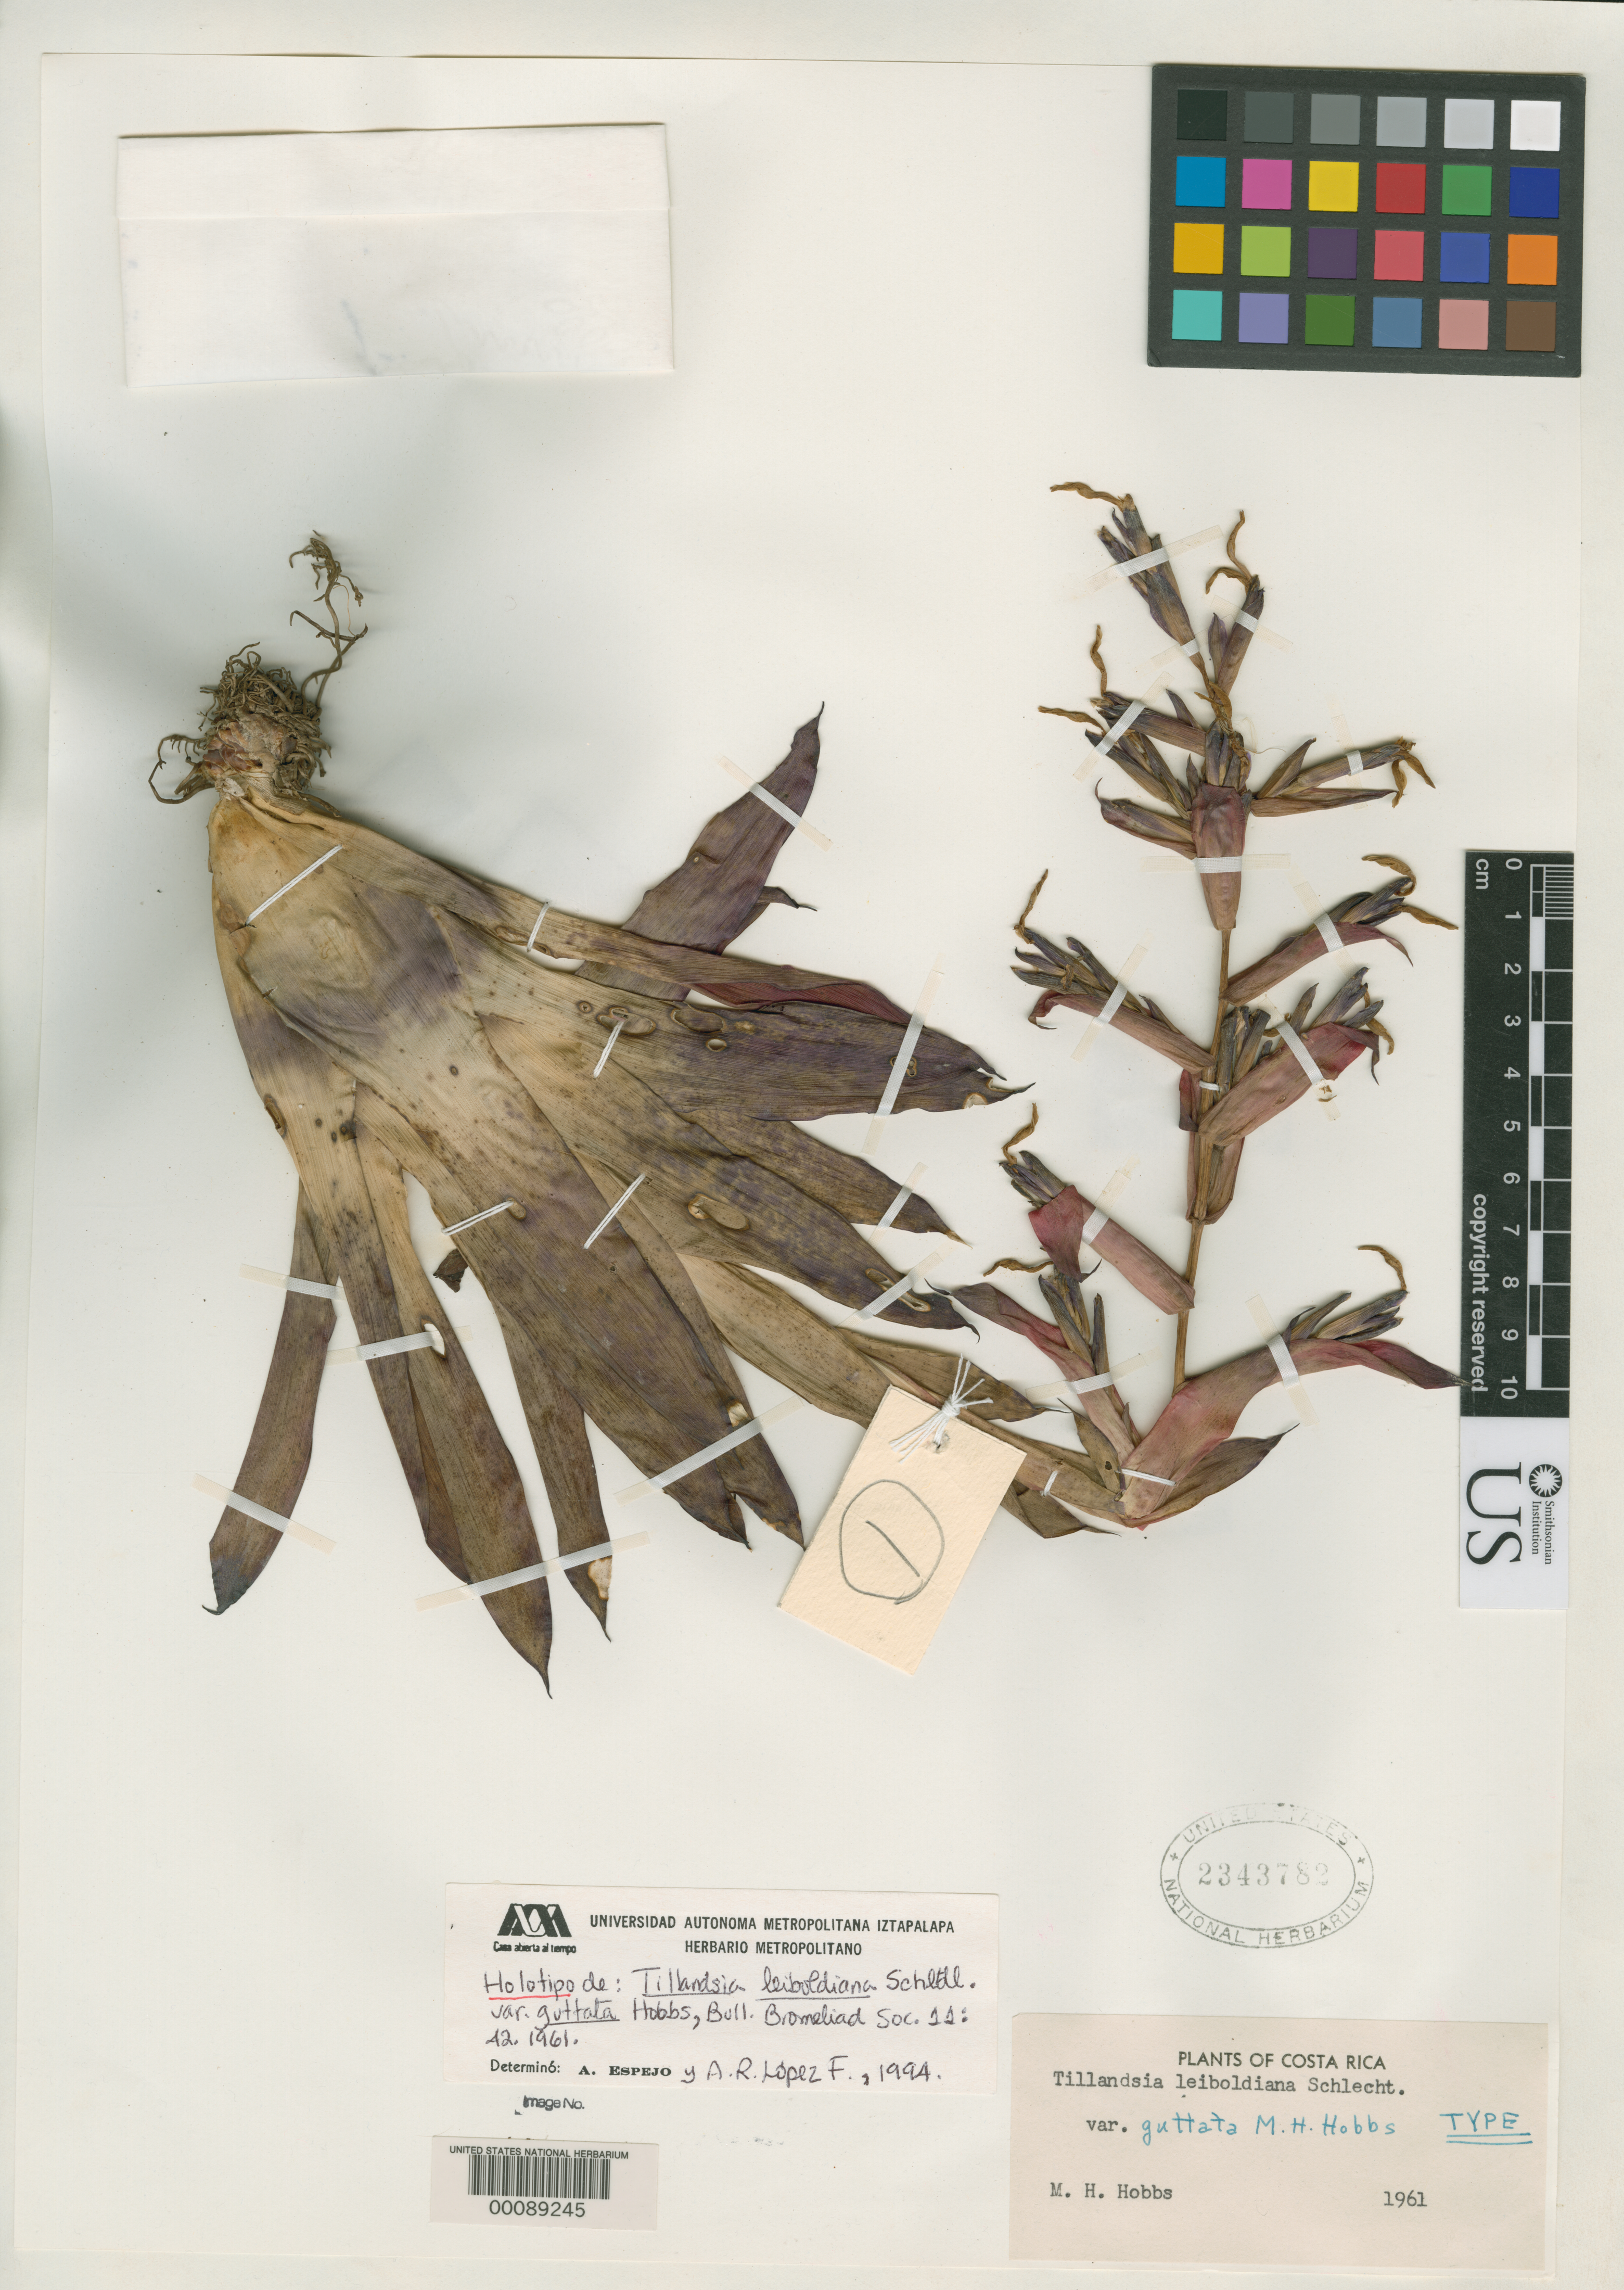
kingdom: Plantae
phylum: Tracheophyta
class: Liliopsida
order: Poales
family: Bromeliaceae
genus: Tillandsia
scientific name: Tillandsia leiboldiana var. guttata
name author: Hobbs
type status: Holotype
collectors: M. Hobbs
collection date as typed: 16 Feb 1961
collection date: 1961-02-16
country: Costa Rica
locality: Near Orosi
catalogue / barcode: US 2343782